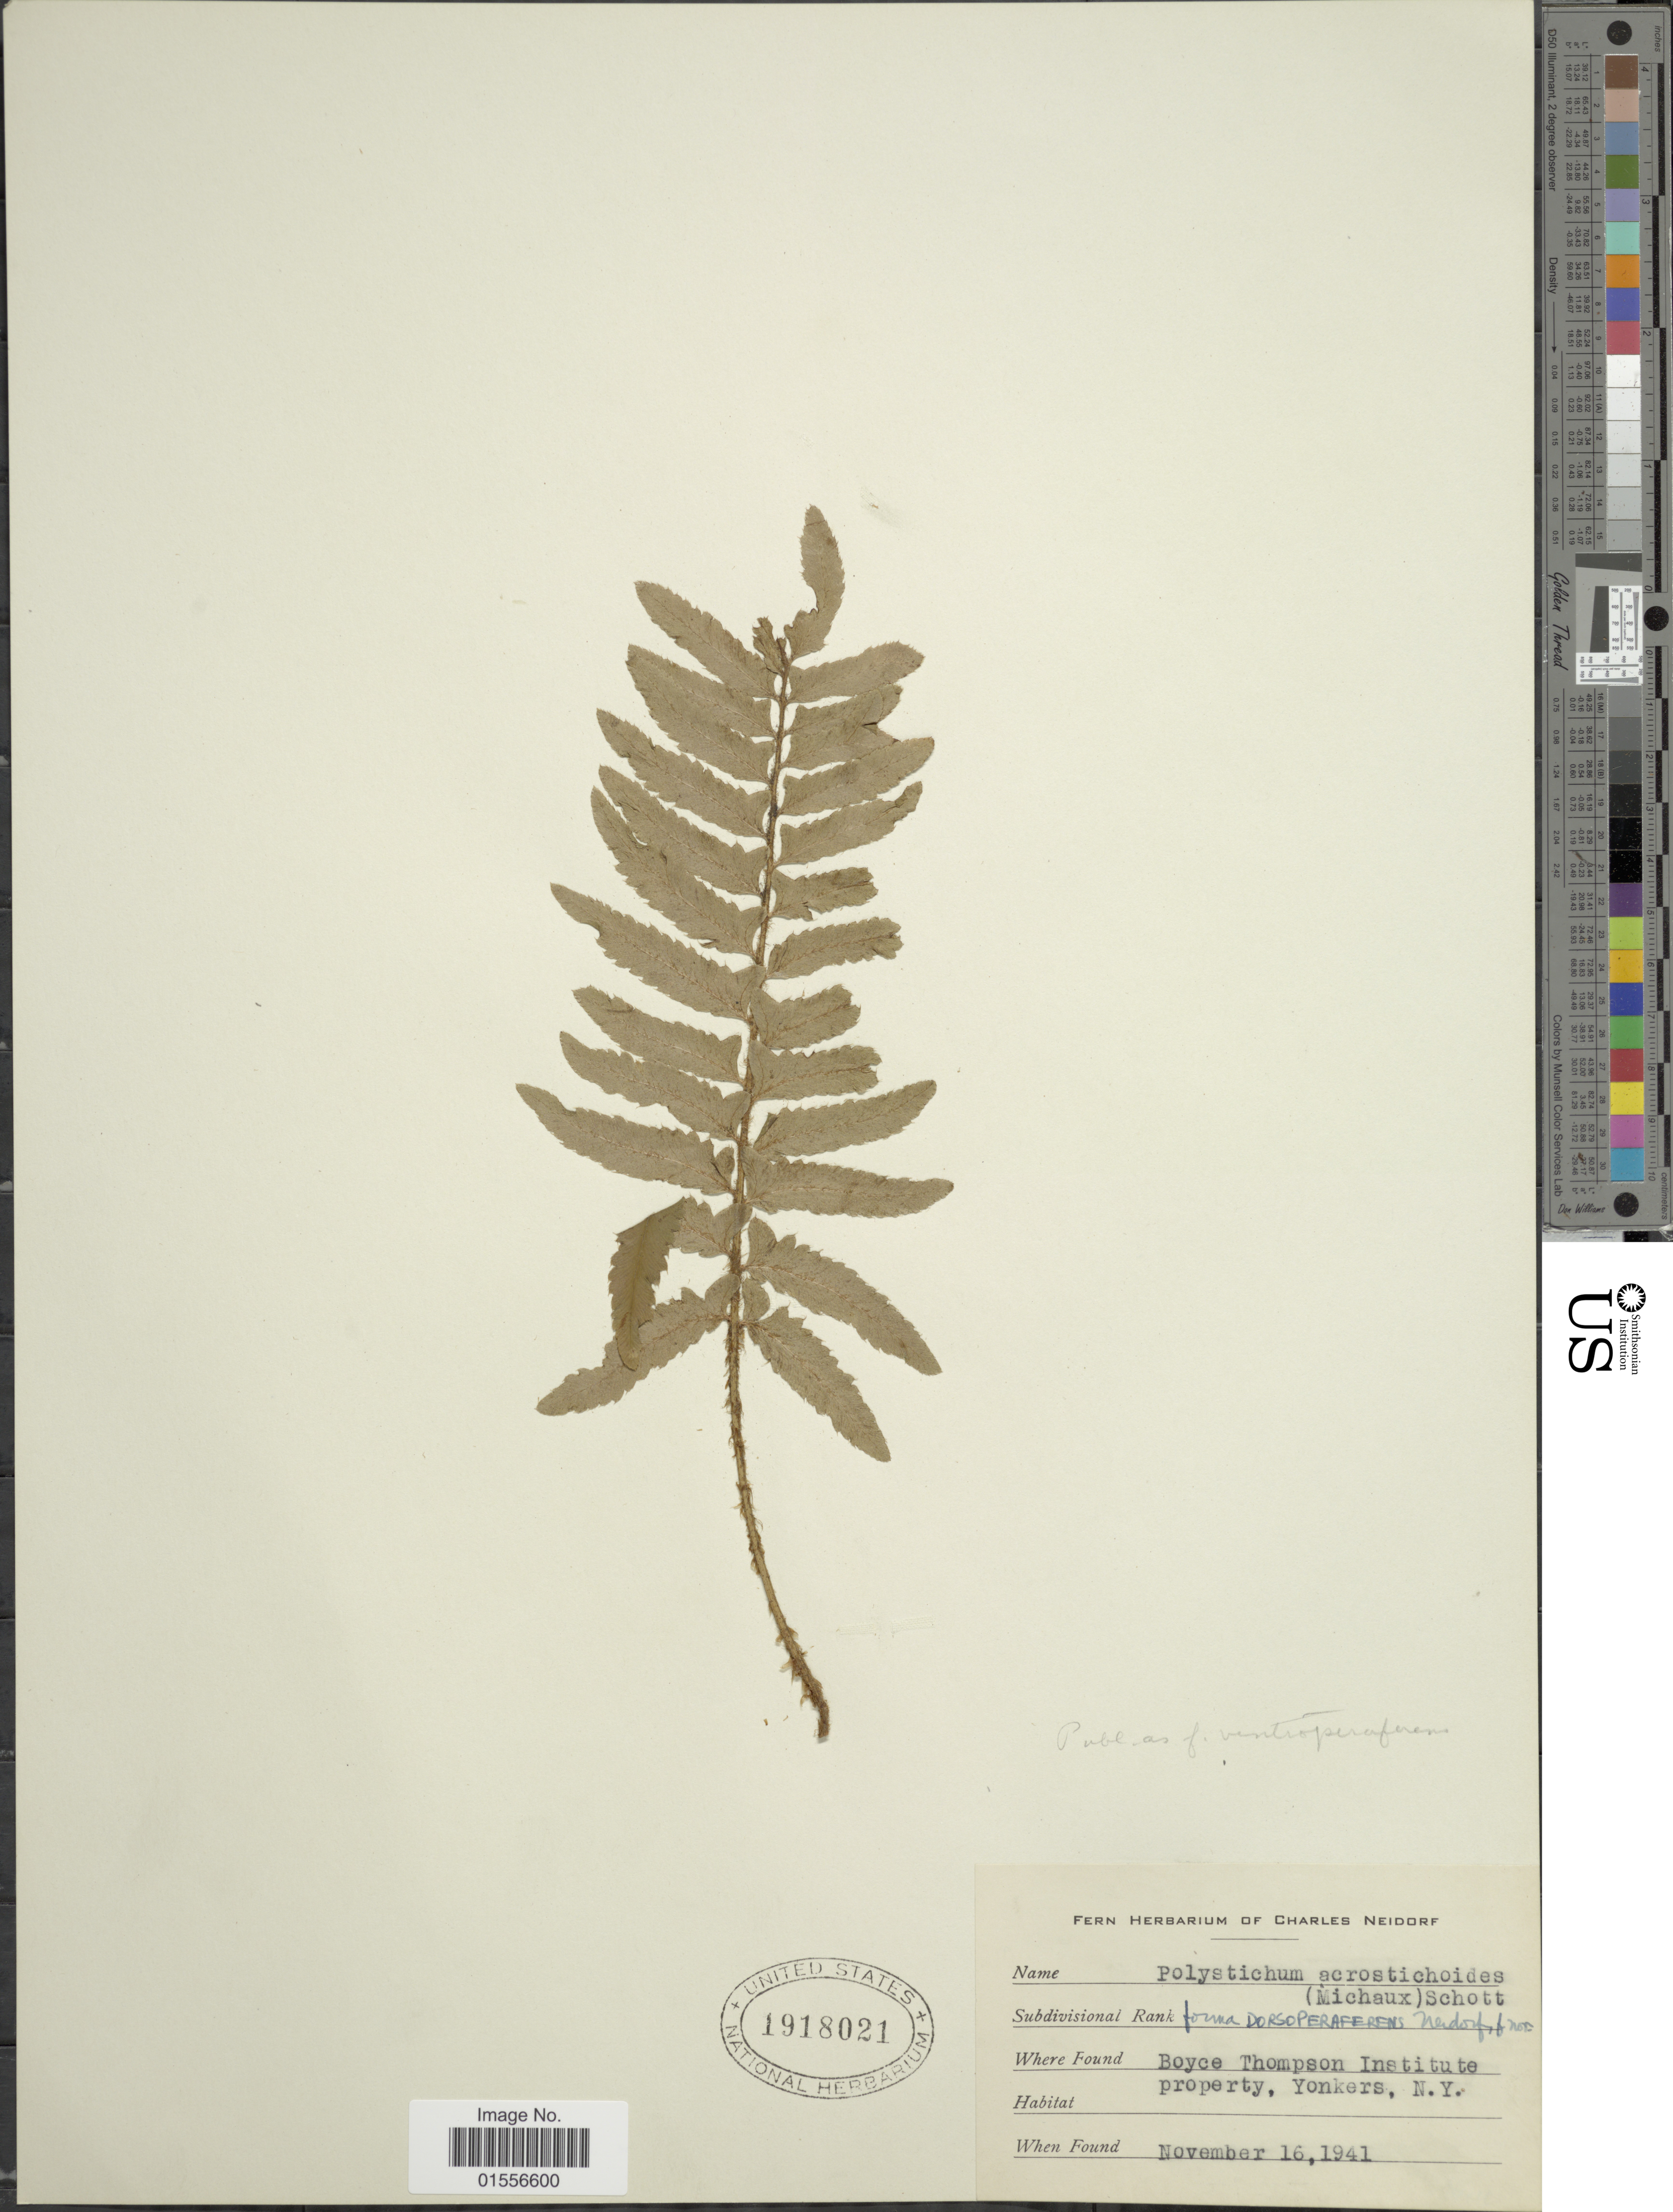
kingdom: Plantae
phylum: Tracheophyta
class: Polypodiopsida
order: Polypodiales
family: Dryopteridaceae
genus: Polystichum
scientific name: Polystichum acrostichoides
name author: (Michx.) Schott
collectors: ex herb. Charles Neidorf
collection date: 1941-11-16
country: United States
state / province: New York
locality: Boyce Thompson Institute property, Yonkers.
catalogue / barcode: US 1918021